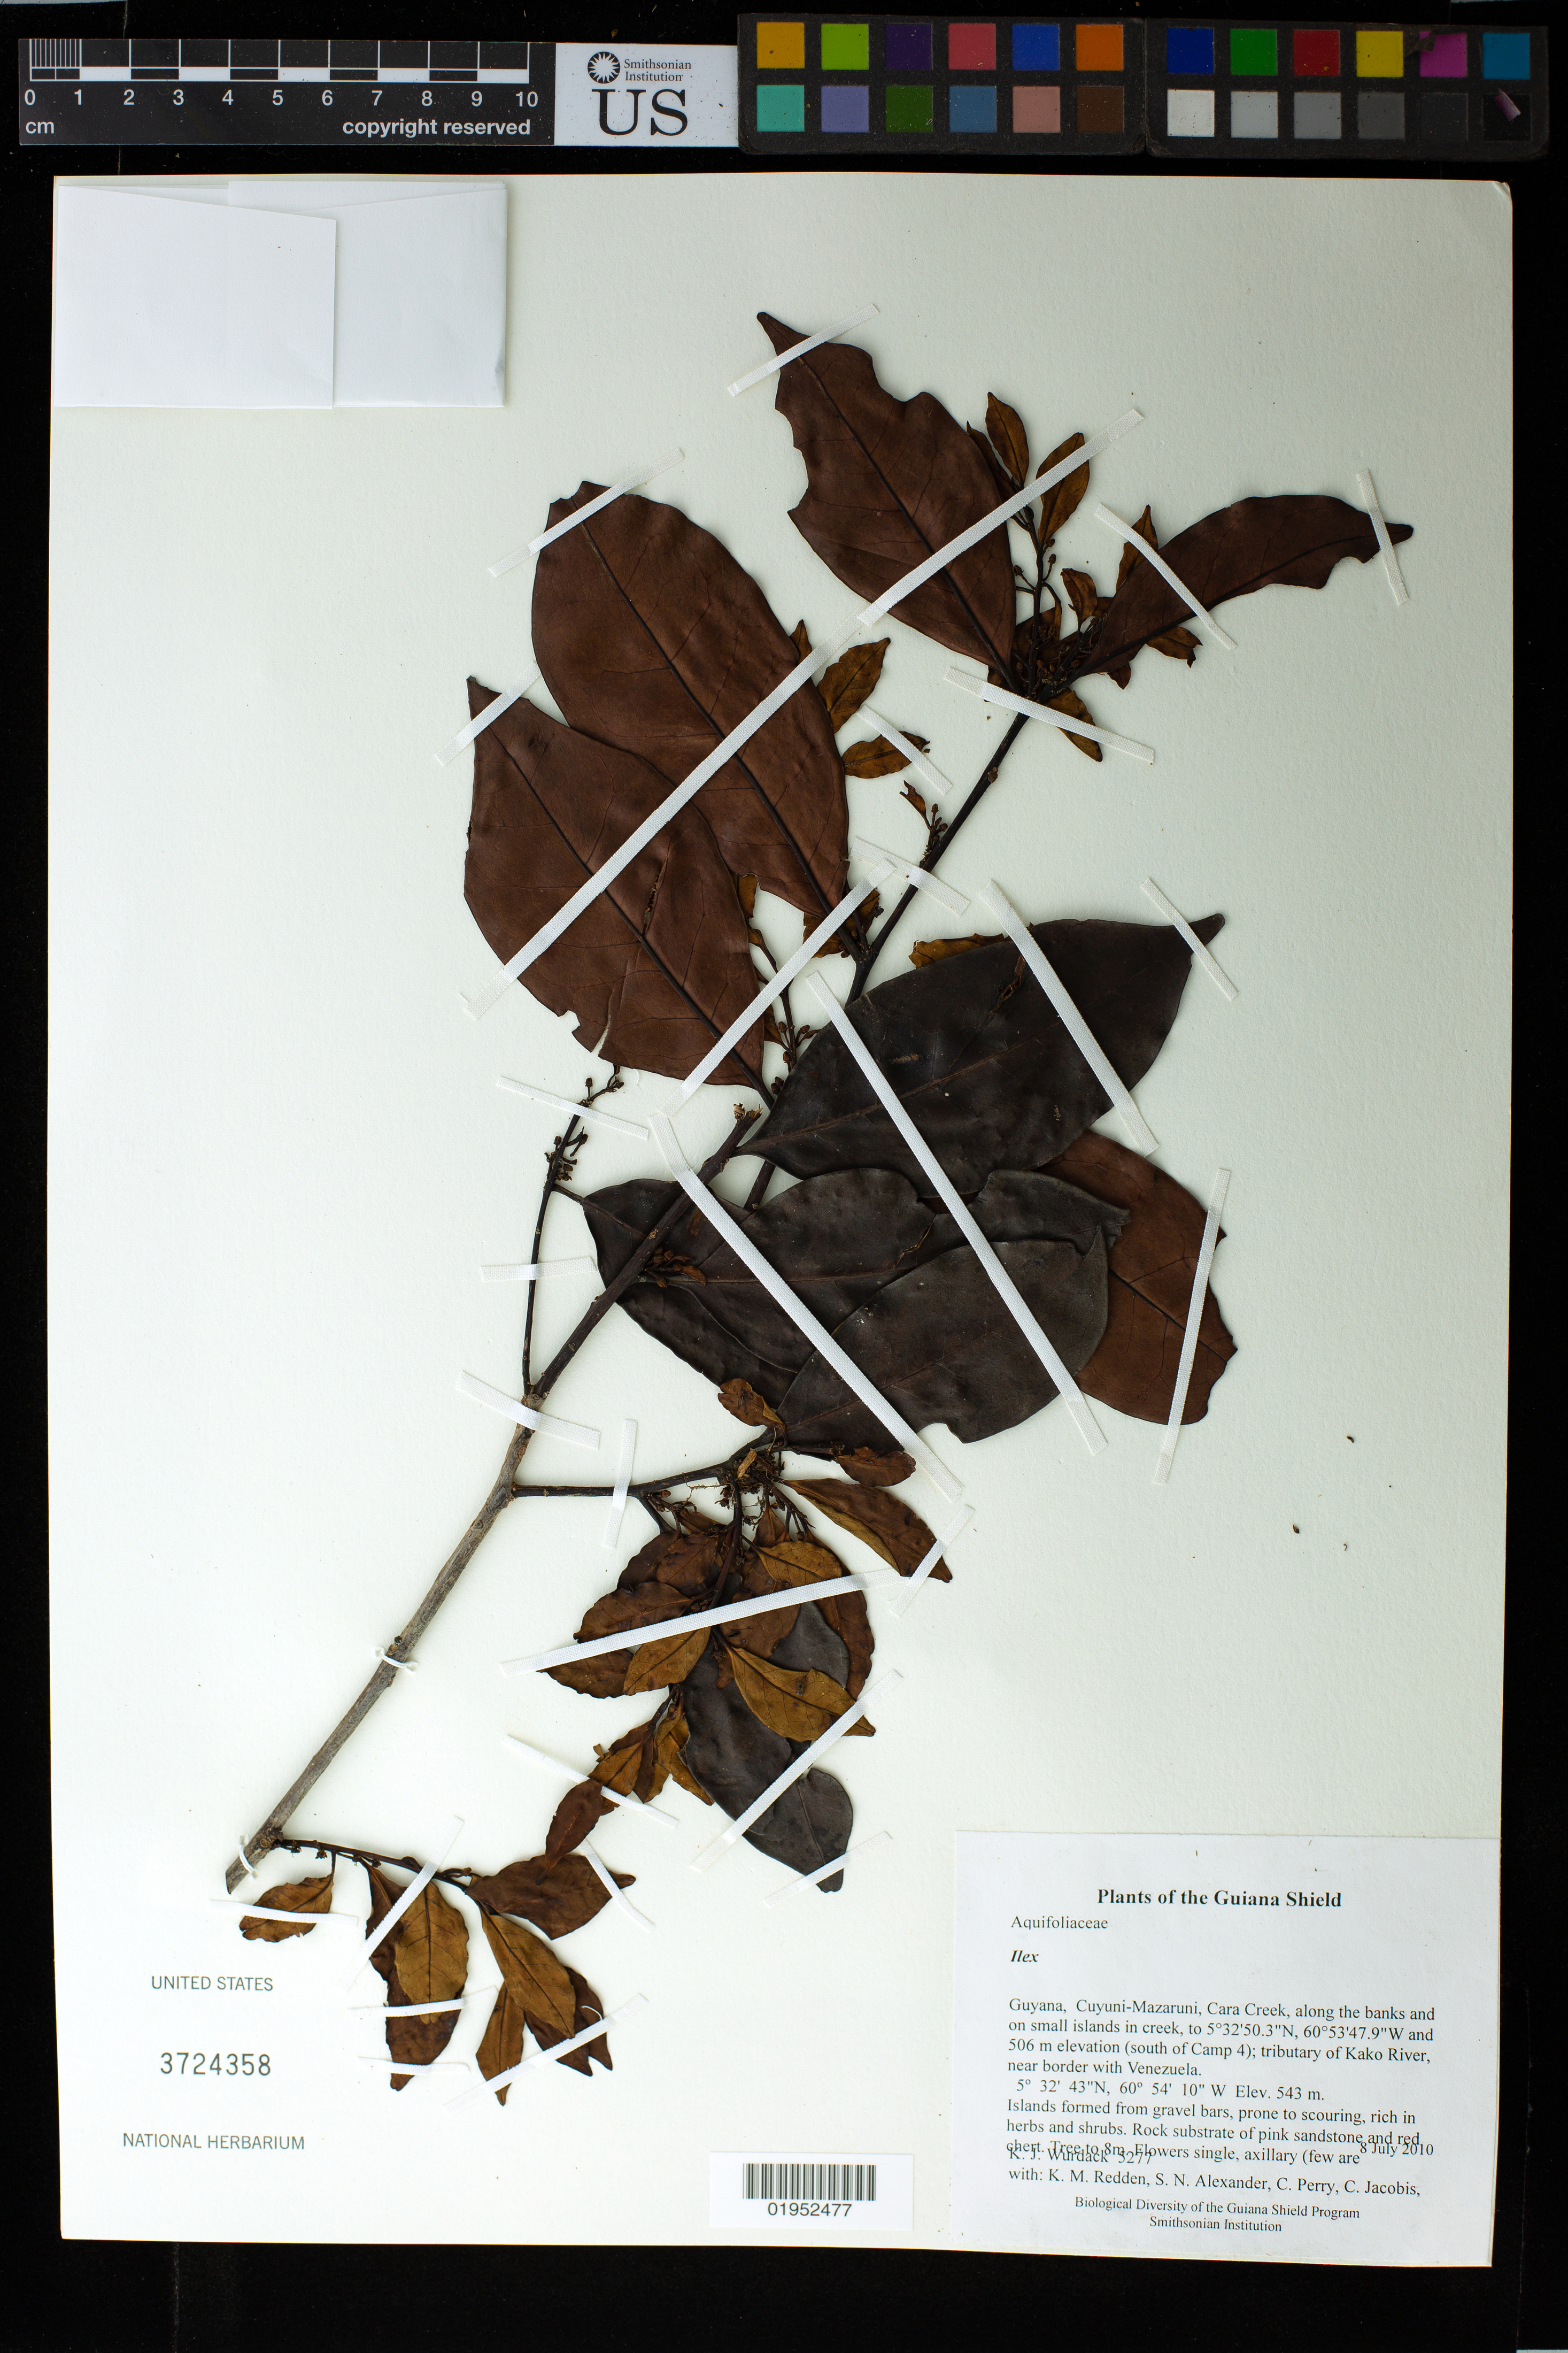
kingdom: Plantae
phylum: Tracheophyta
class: Magnoliopsida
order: Aquifoliales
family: Aquifoliaceae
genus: Ilex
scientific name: Ilex sp.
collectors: K. Wurdack, K. M. Redden, S. N. Alexander, C. Perry, C. Jacobis, D. Hunter, V. Roland & H. Hunter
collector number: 5277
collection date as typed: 8 July 2010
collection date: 2010-07-08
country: Guyana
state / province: Cuyuni-Mazaruni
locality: Cara Creek, along the banks and on small islands in creek, to 5°32'50.3"N, 60°53'47.9"W and 506 m elevation (south of Camp 4); tributary of Kako River, near border with Venezuela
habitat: Islands formed from gravel bars, prone to scouring, rich in herbs and shrubs. Rock substrate of pink sandstone and red chert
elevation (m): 543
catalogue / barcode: US 3724358